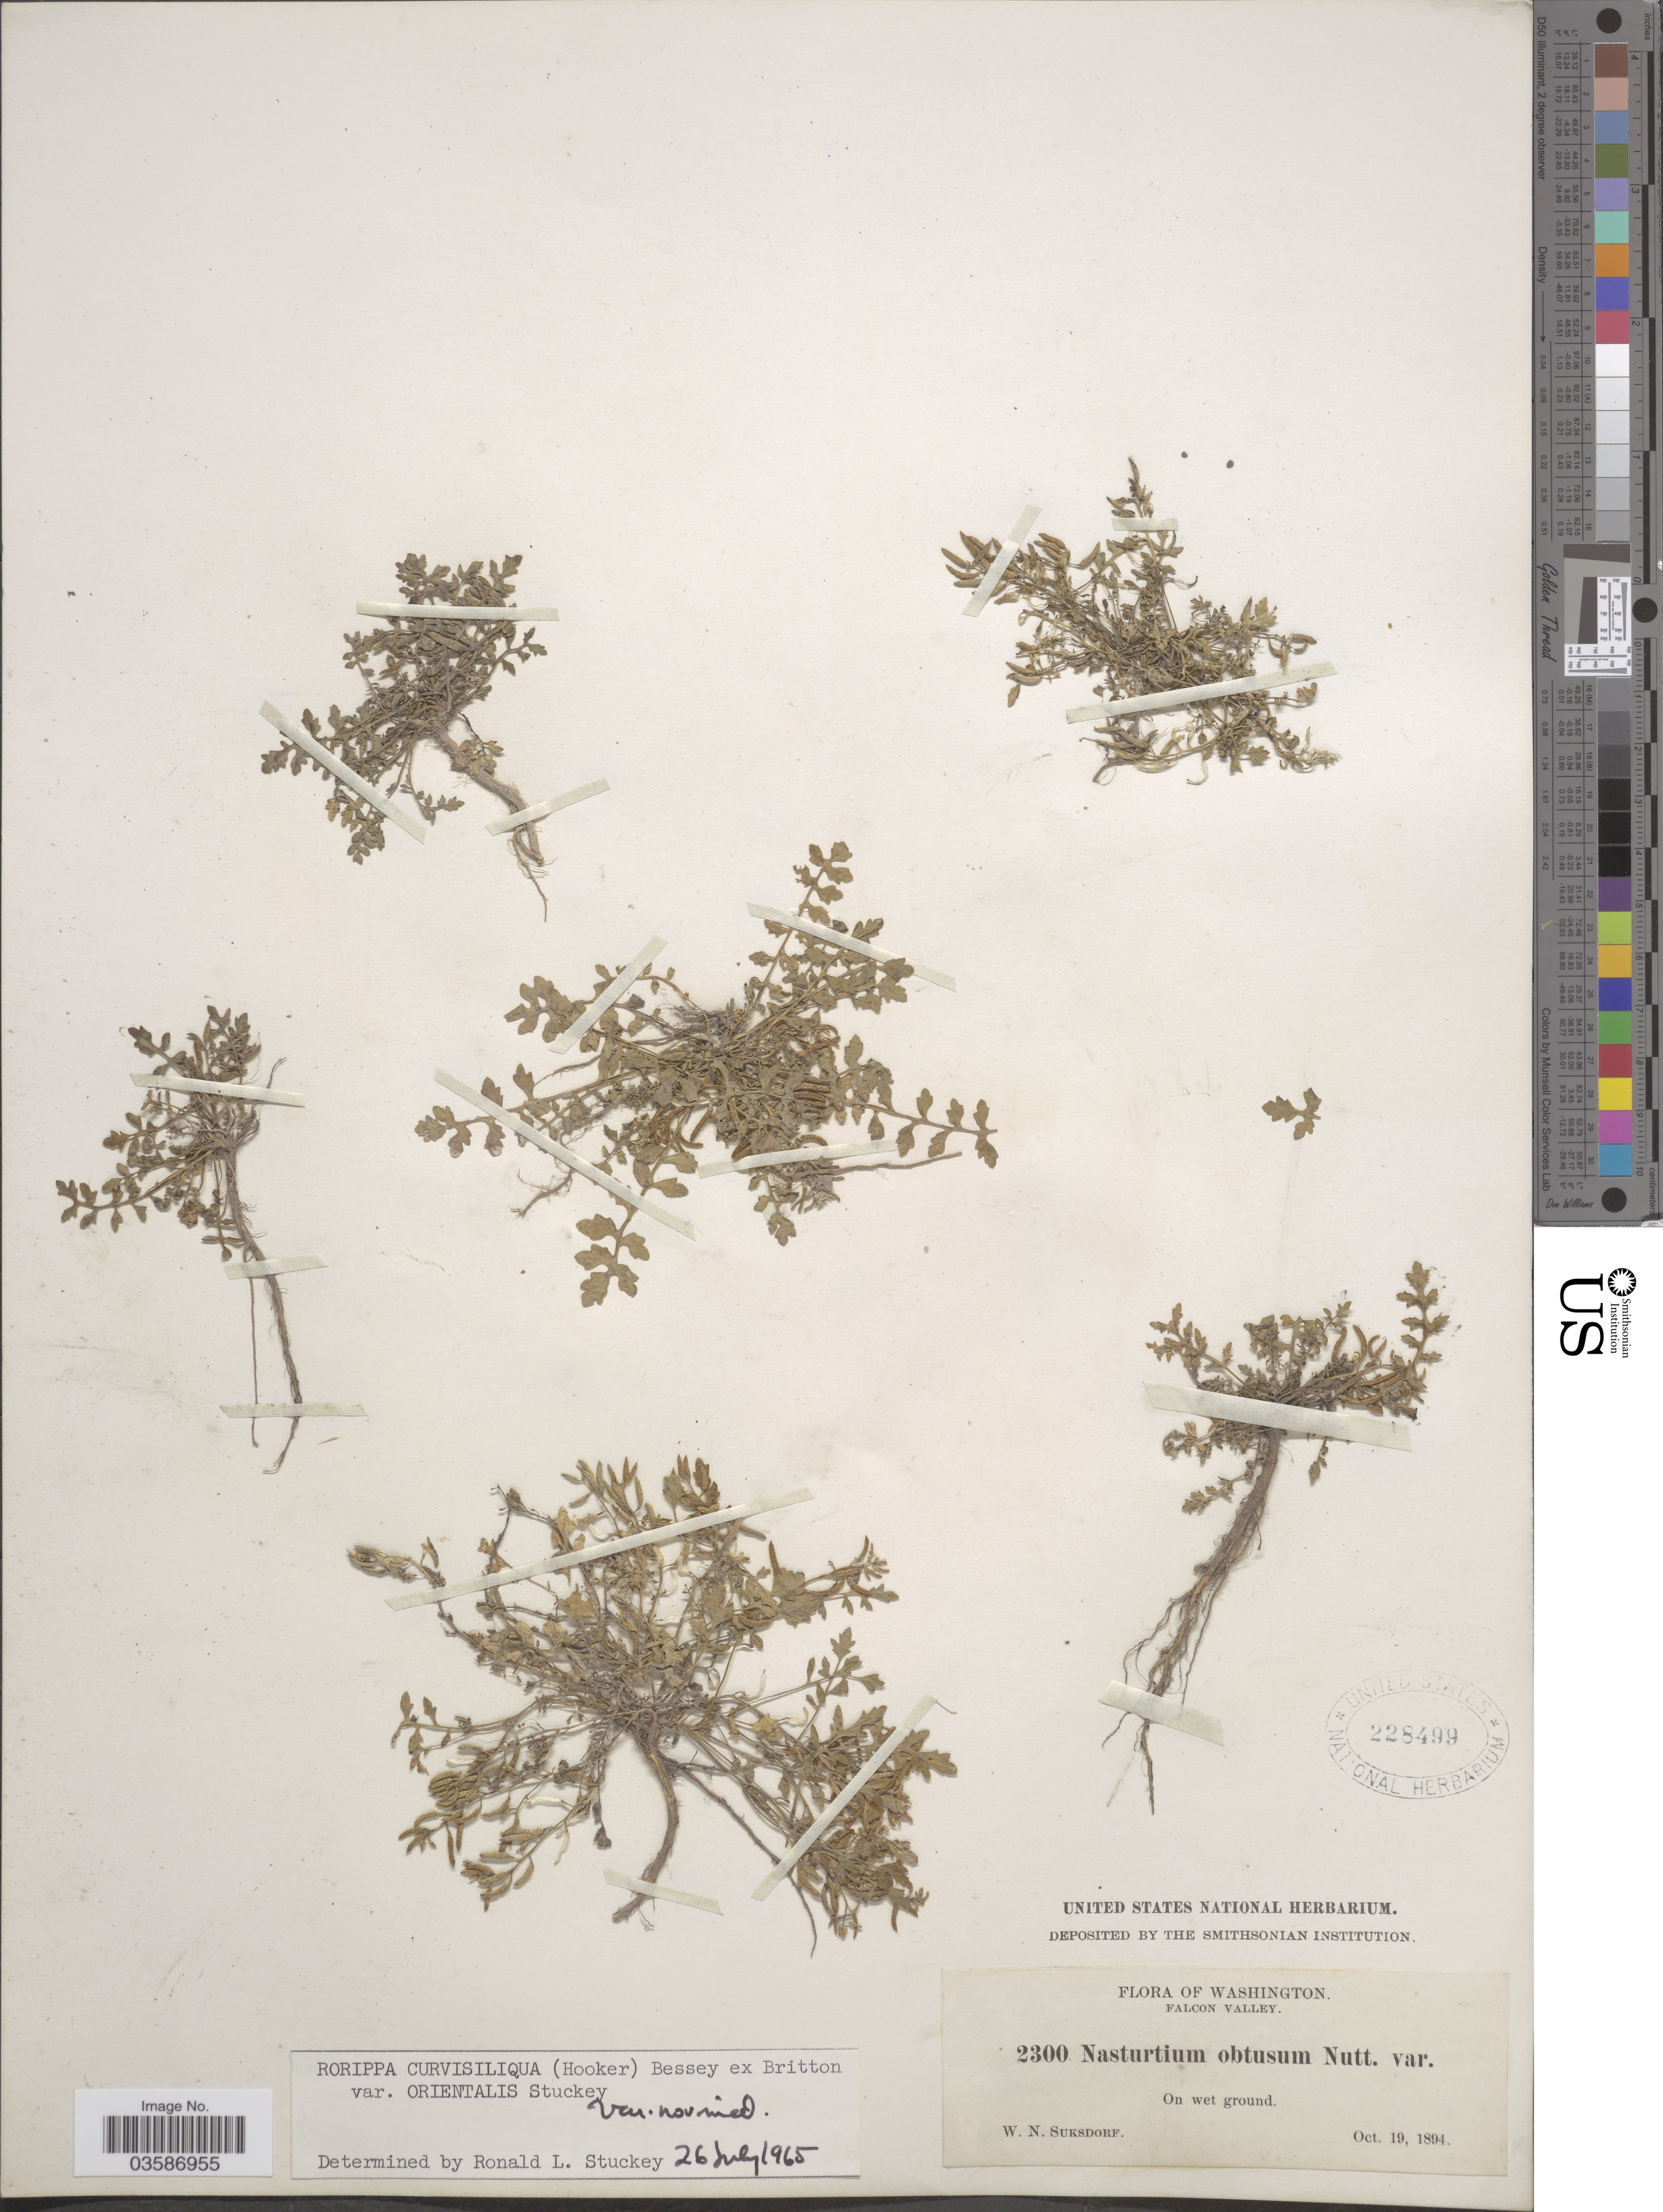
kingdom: Plantae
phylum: Tracheophyta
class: Magnoliopsida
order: Brassicales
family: Brassicaceae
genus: Rorippa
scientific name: Rorippa curvisiliqua var. orientalis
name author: Stuckey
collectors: W. N. Suksdorf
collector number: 2300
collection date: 1894-10-19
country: United States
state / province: Washington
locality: Falcon Valley.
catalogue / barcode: US 228499